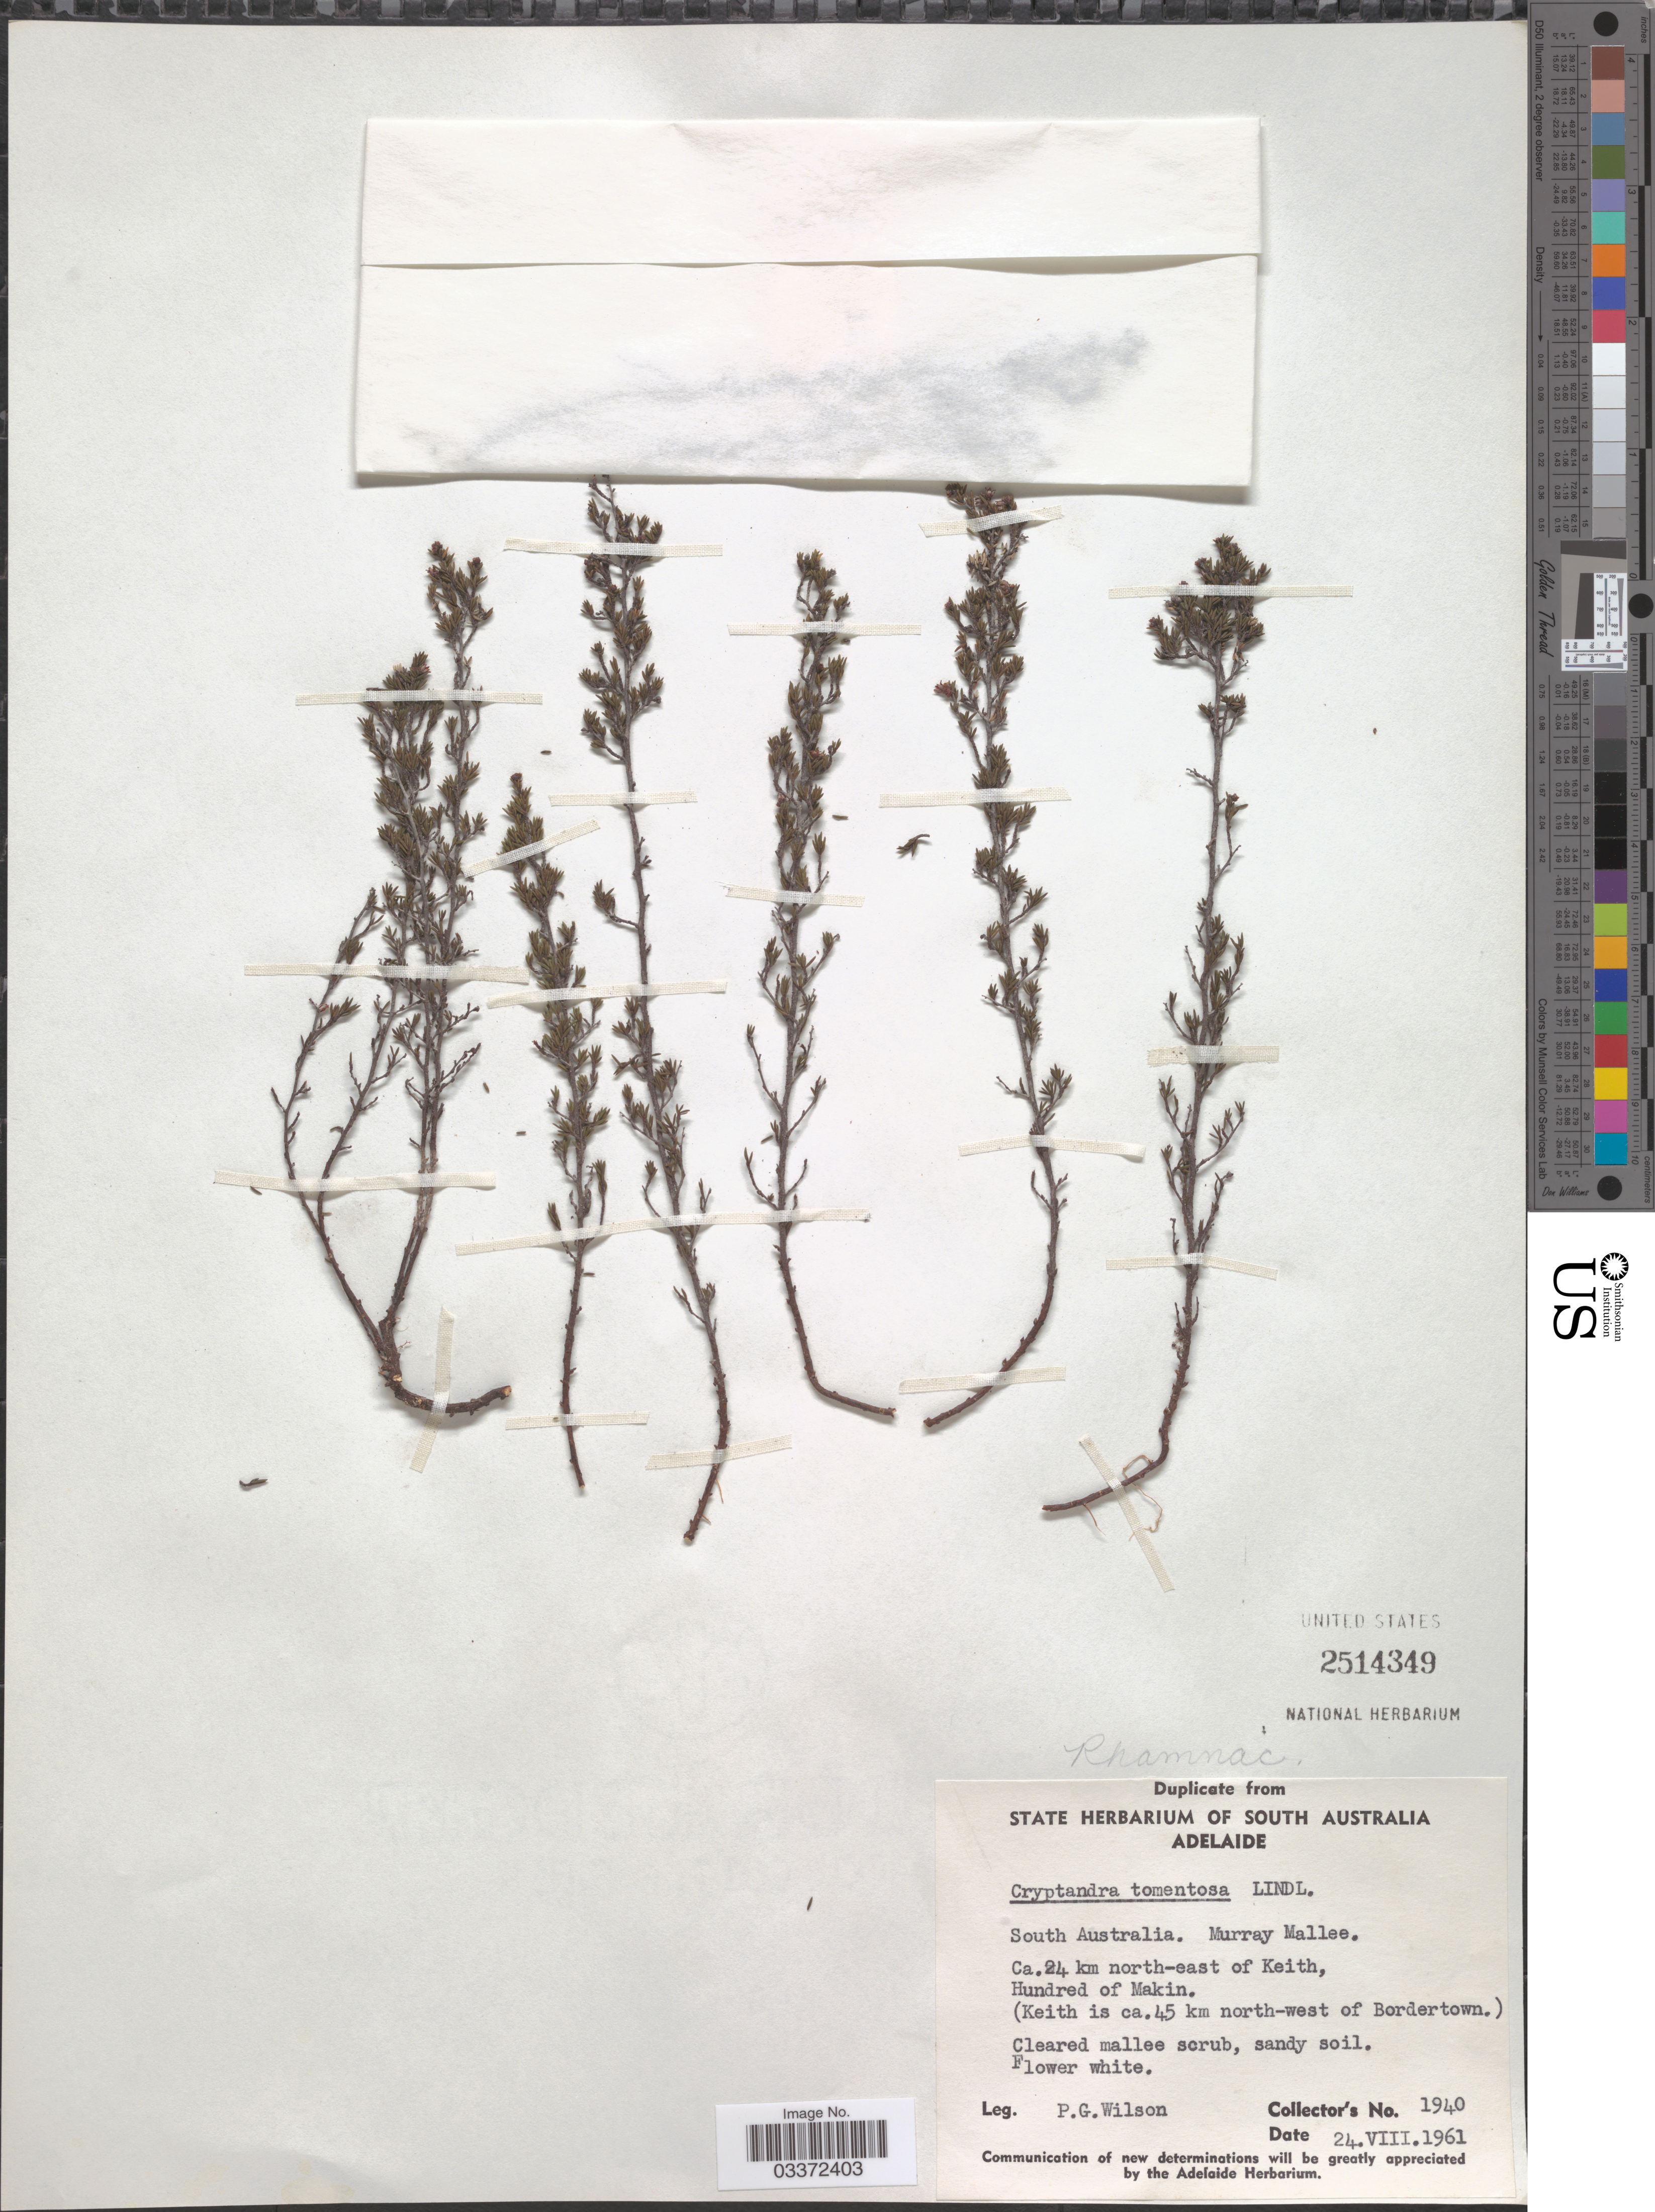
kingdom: Plantae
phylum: Tracheophyta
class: Magnoliopsida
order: Rosales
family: Rhamnaceae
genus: Cryptandra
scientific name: Cryptandra tomentosa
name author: Lindl.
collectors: P. G. Wilson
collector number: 1940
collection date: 1961-08-24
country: Australia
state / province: South Australia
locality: Murray Mallee. Ca. 24 km north-east of Keith, Hundred of Makin. (Keith is ca. 45 km north-west of Bordertown.).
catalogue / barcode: US 2514349